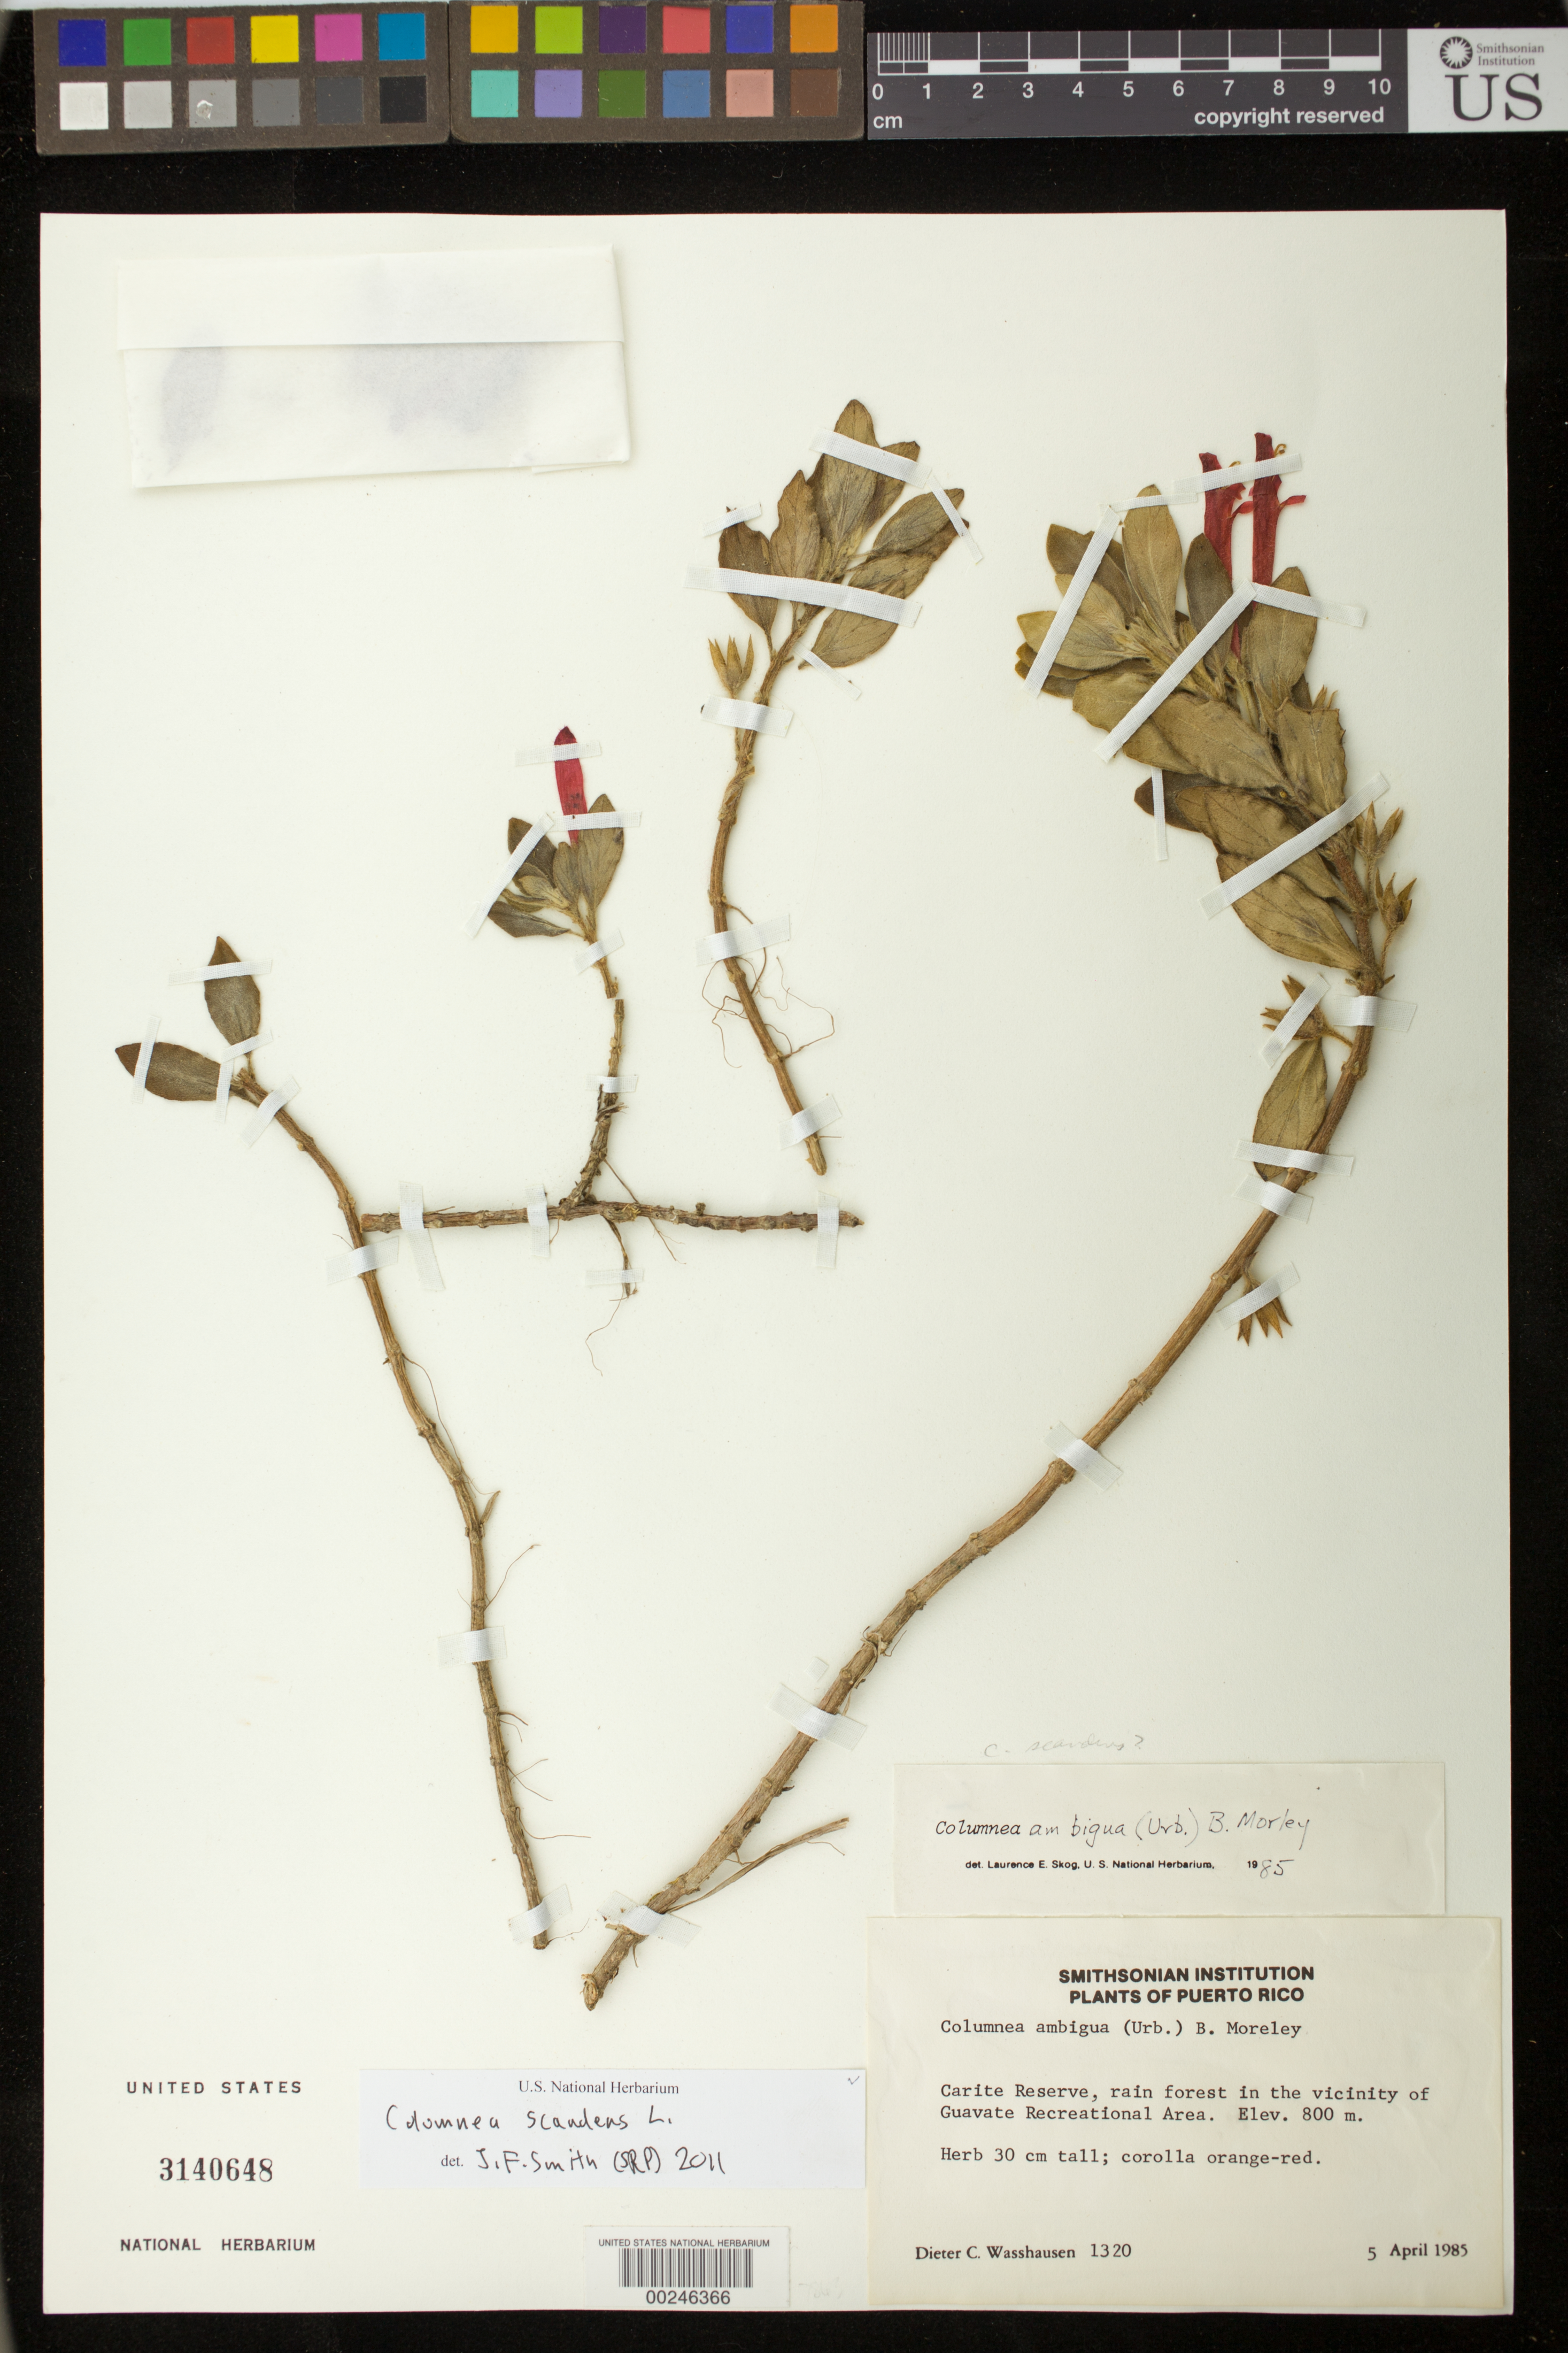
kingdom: Plantae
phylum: Tracheophyta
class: Magnoliopsida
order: Lamiales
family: Gesneriaceae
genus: Columnea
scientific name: Columnea scandens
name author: L.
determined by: Smith, J. F.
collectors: D. C. Wasshausen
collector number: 1320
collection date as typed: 05 Apr 1985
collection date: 1985-04-05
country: Puerto Rico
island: Puerto Rico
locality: Carite Reserve, in the vicinity of Guavate Recreational Area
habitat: Rain forest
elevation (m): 800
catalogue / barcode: US 3140648